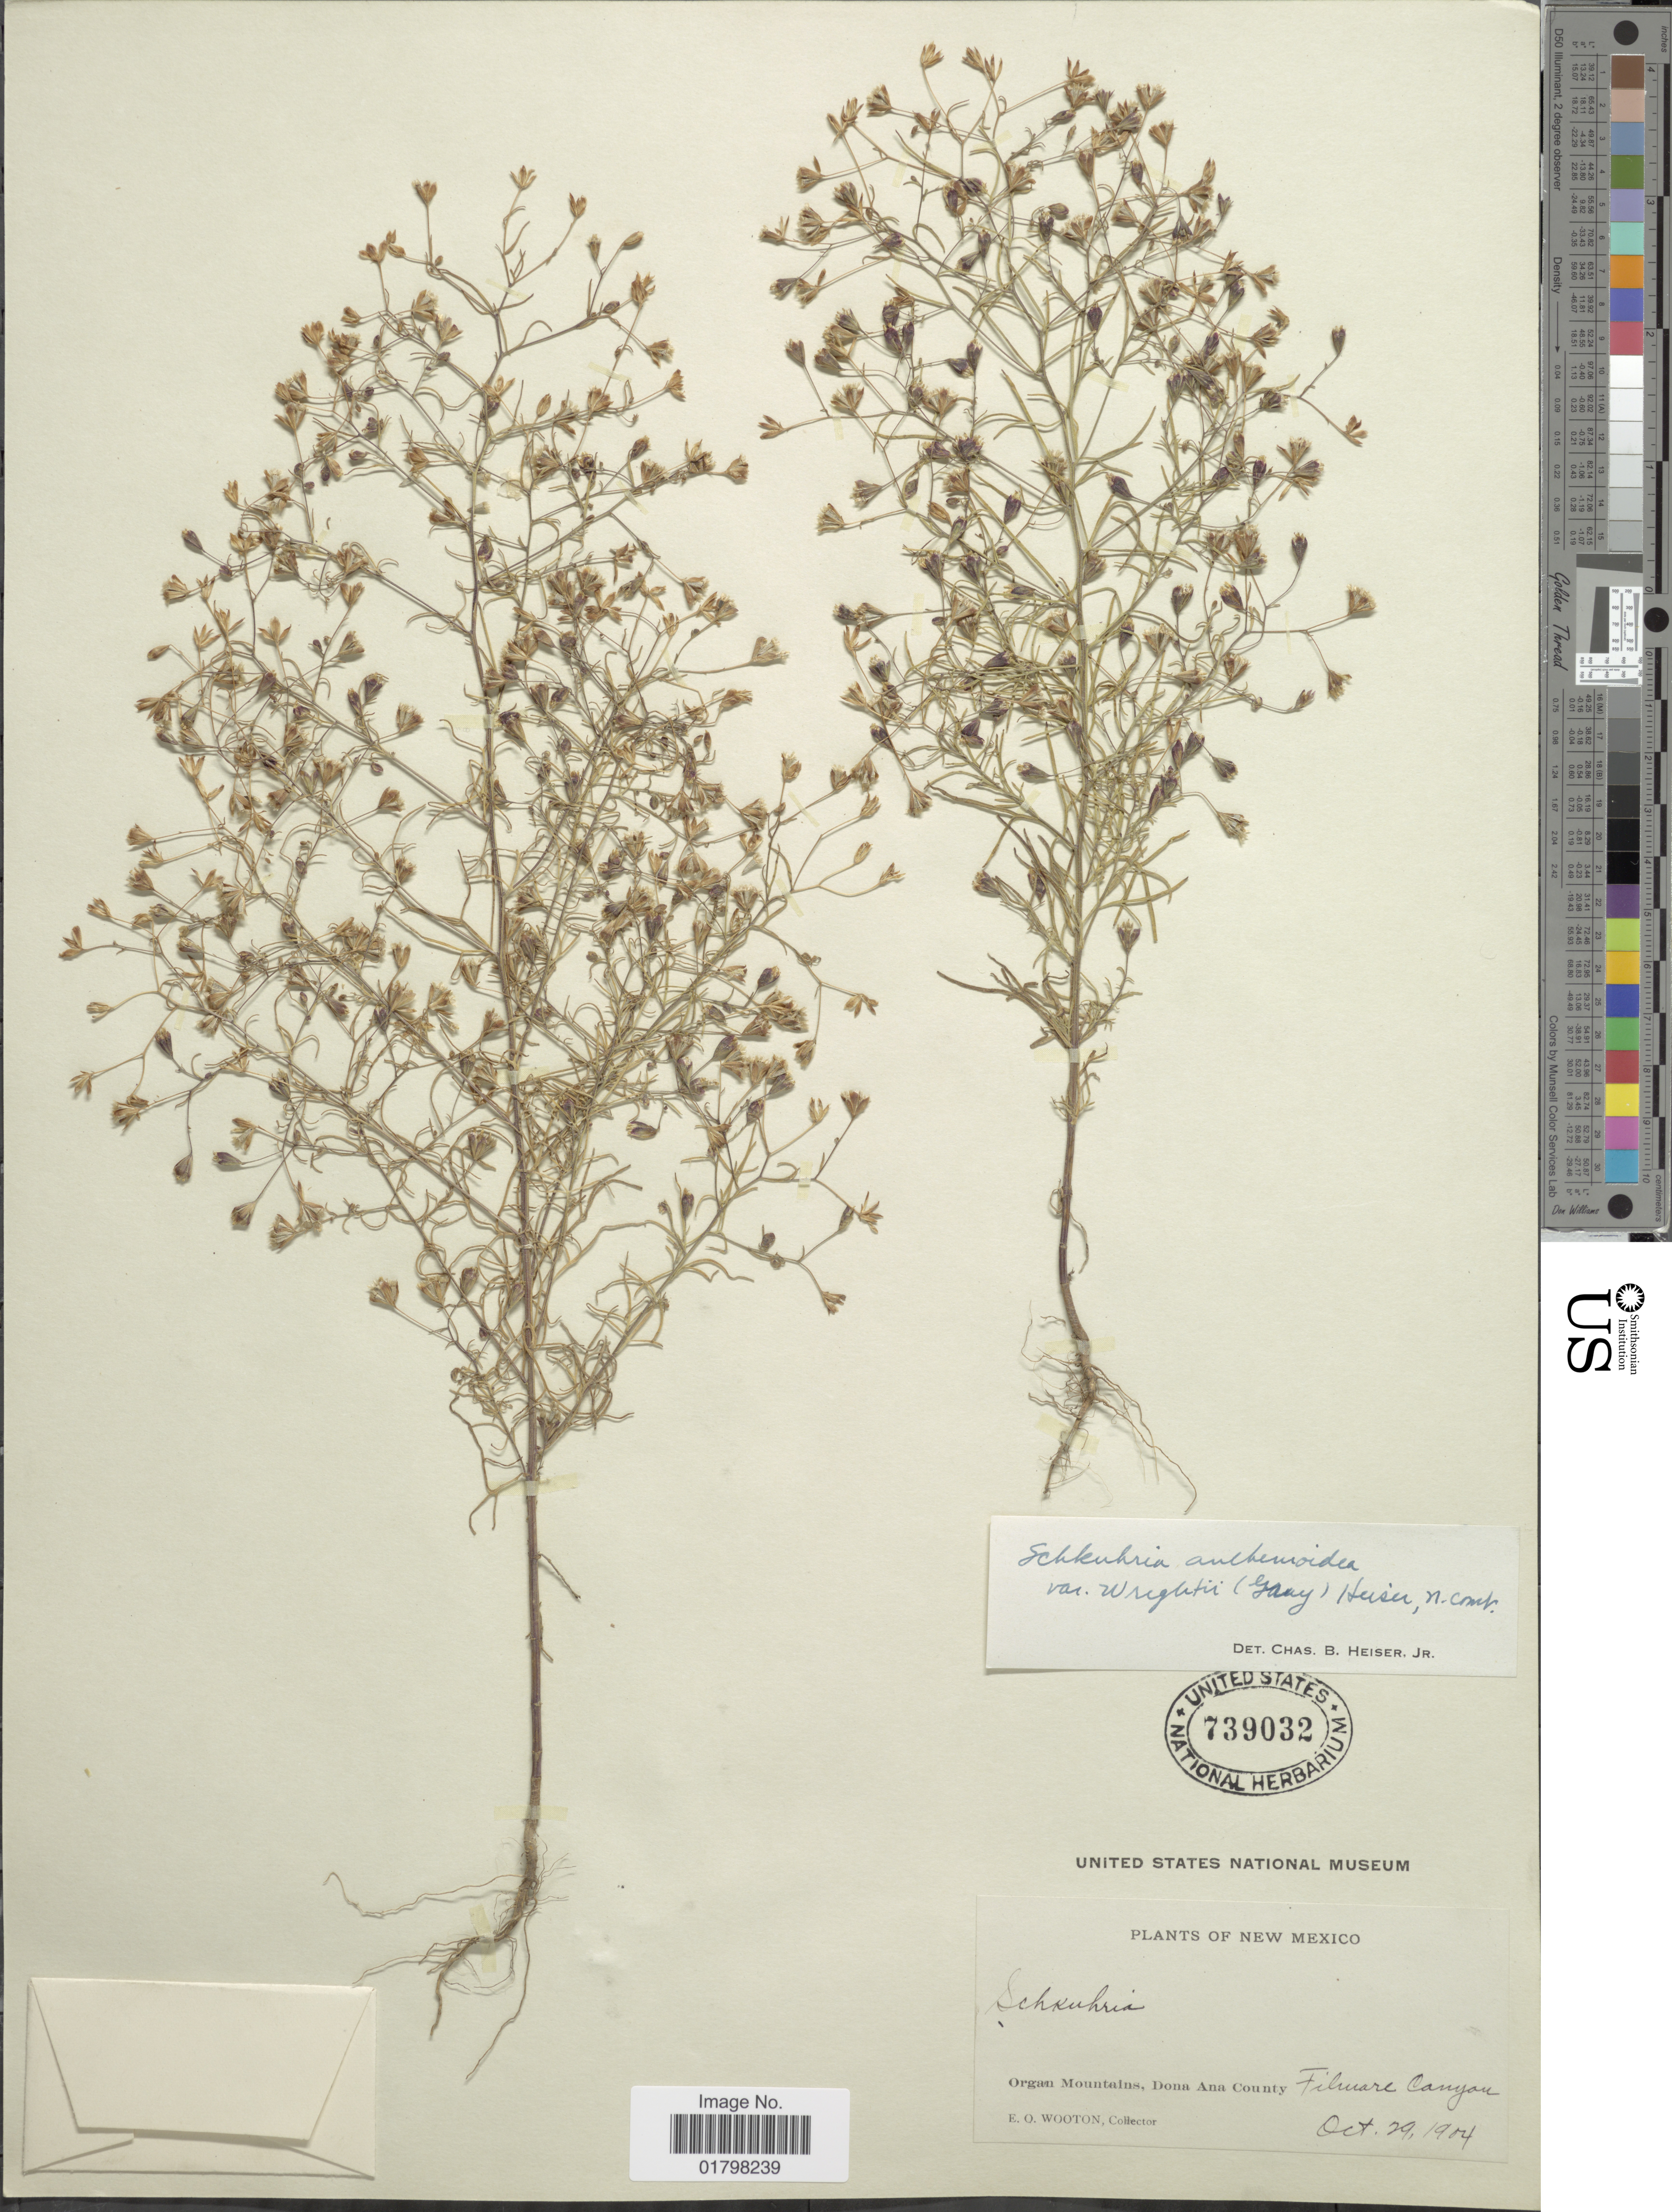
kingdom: Plantae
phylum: Tracheophyta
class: Magnoliopsida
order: Asterales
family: Asteraceae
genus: Schkuhria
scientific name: Schkuhria wislizeni var. wrightii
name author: (A. Gray) S.F. Blake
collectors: E. O. Wooton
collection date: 1904-10-29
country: United States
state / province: New Mexico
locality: Organ Mountains, Dona Ana County. Filmare Canyon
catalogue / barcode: US 739032